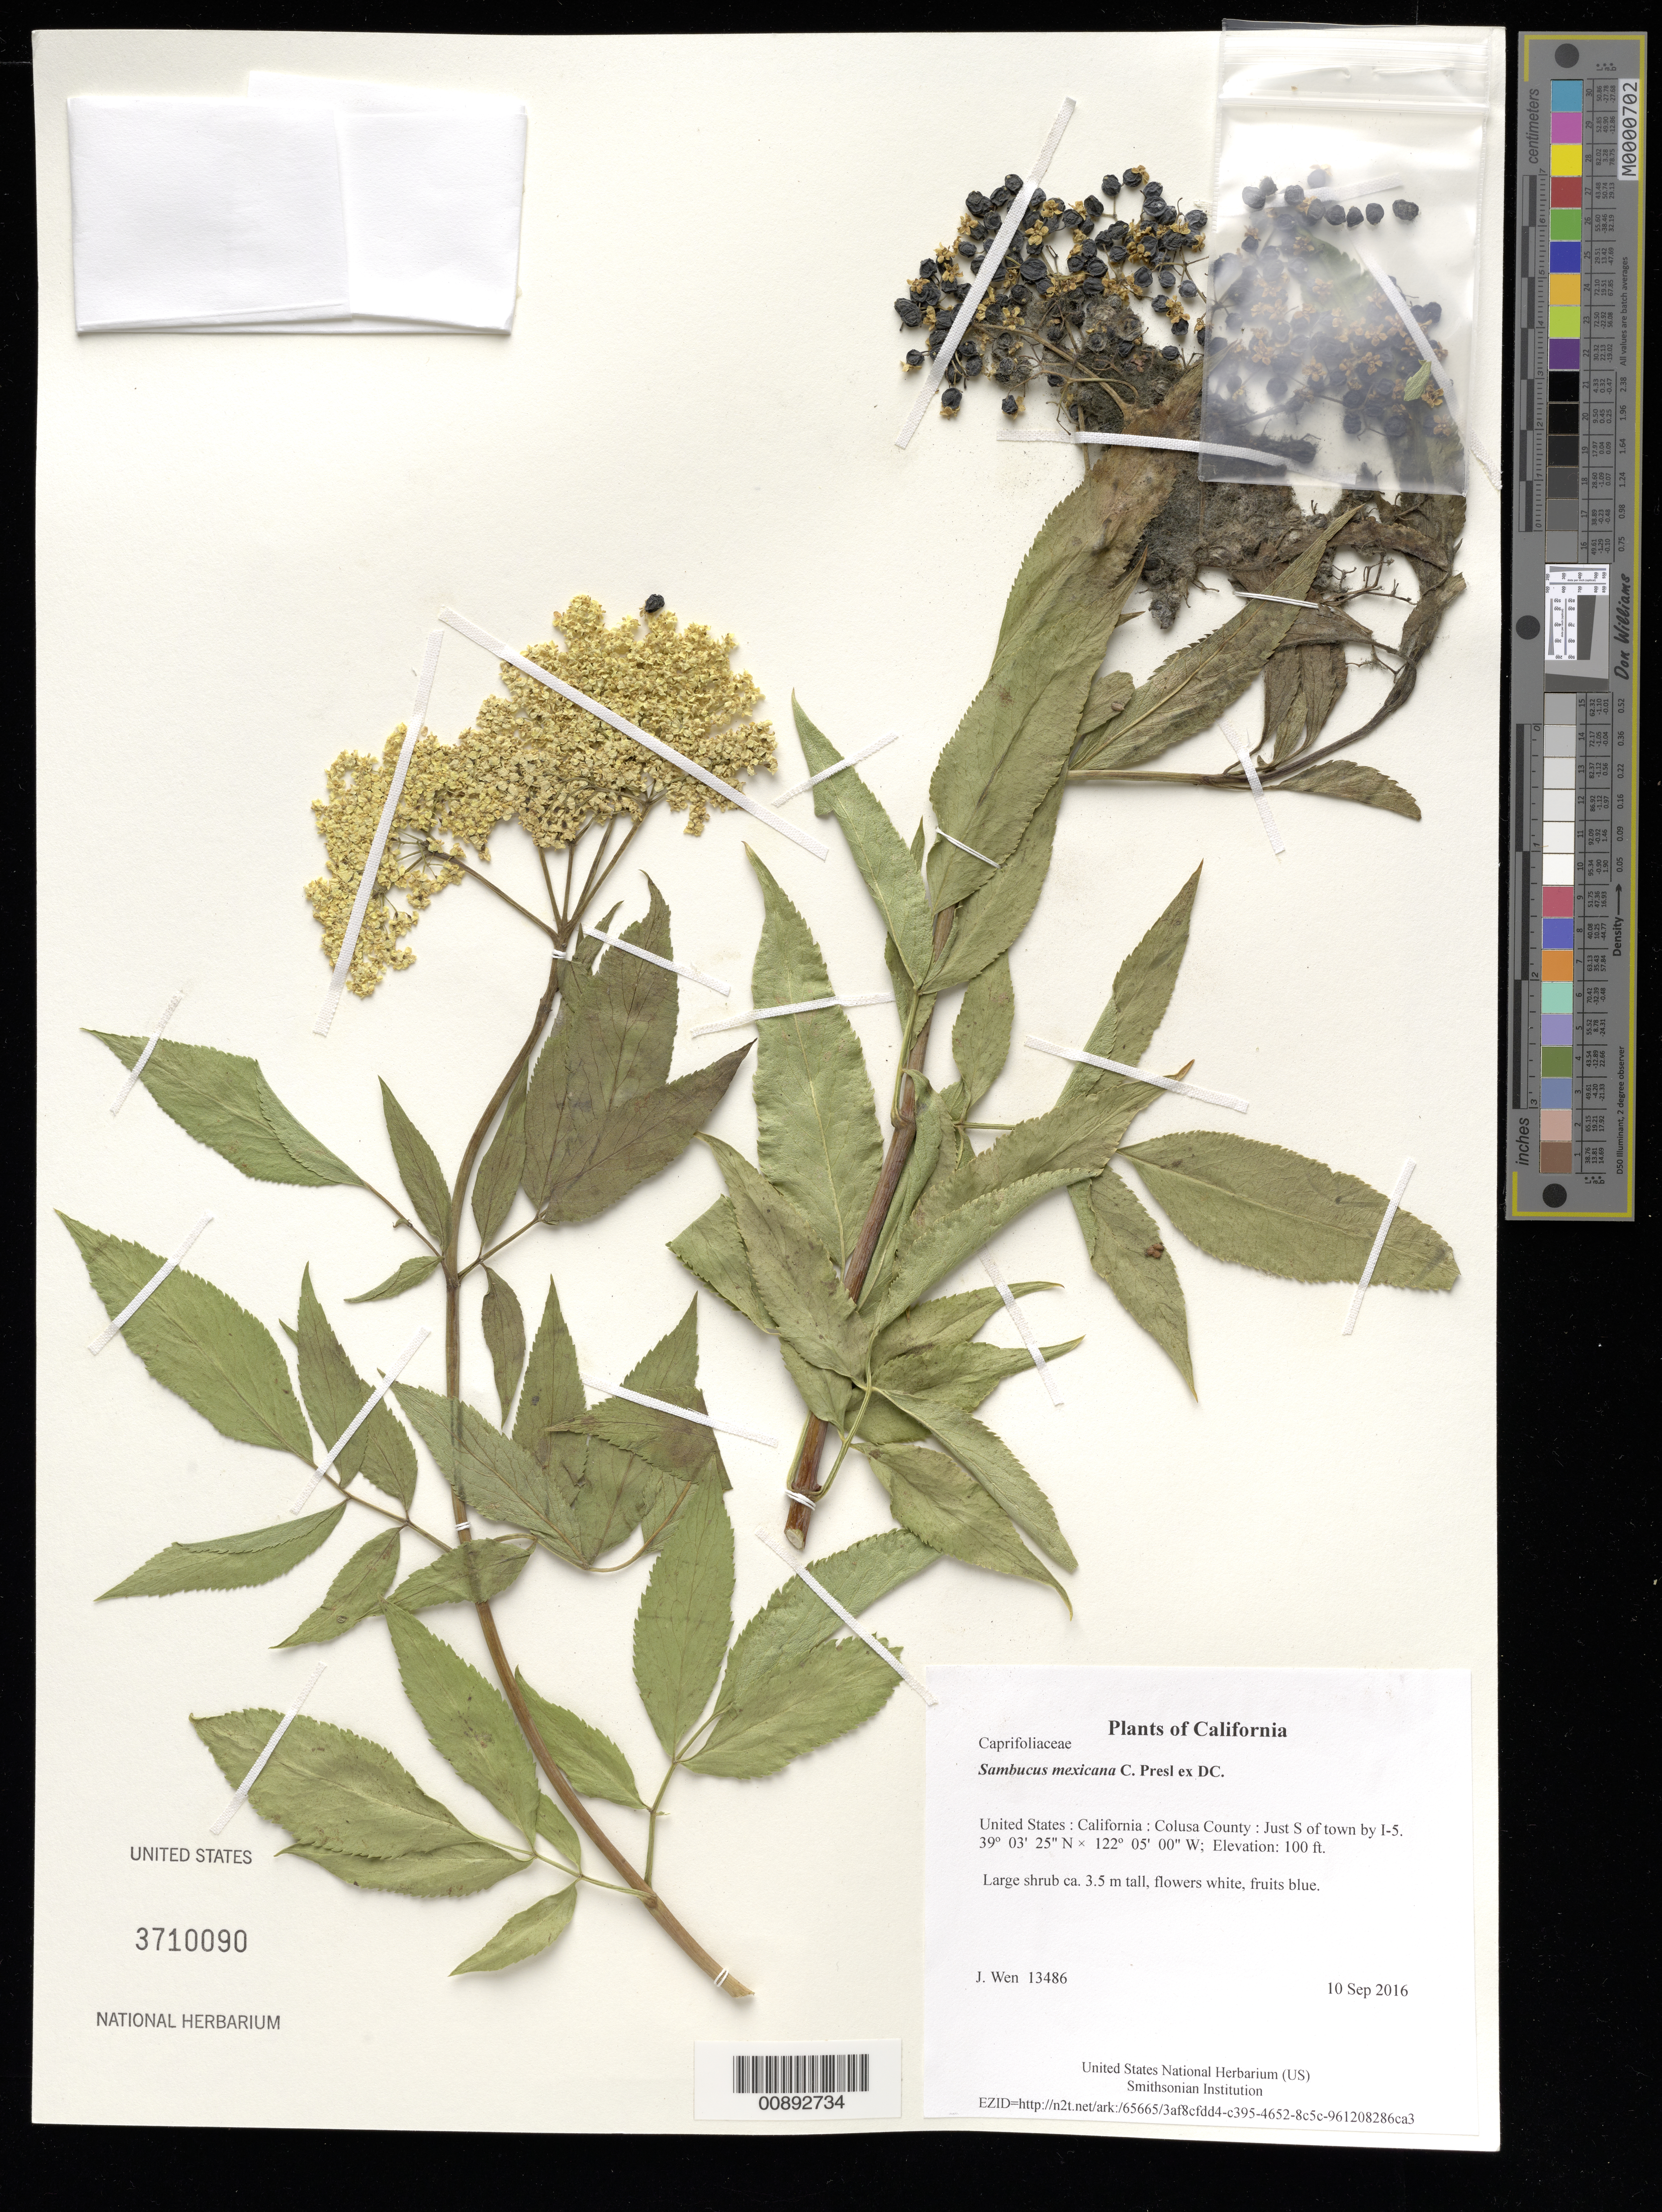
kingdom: Plantae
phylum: Tracheophyta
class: Magnoliopsida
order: Dipsacales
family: Viburnaceae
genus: Sambucus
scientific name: Sambucus mexicana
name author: C. Presl ex DC.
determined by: Wen, Jun, (BOT), Smithsonian Institution - National Museum of Natural History (UNITED STATES)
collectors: J. Wen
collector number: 13486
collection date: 2016-09-10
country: United States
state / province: California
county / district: Colusa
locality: Just S of town by I-5.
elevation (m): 30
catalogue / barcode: US 3710090